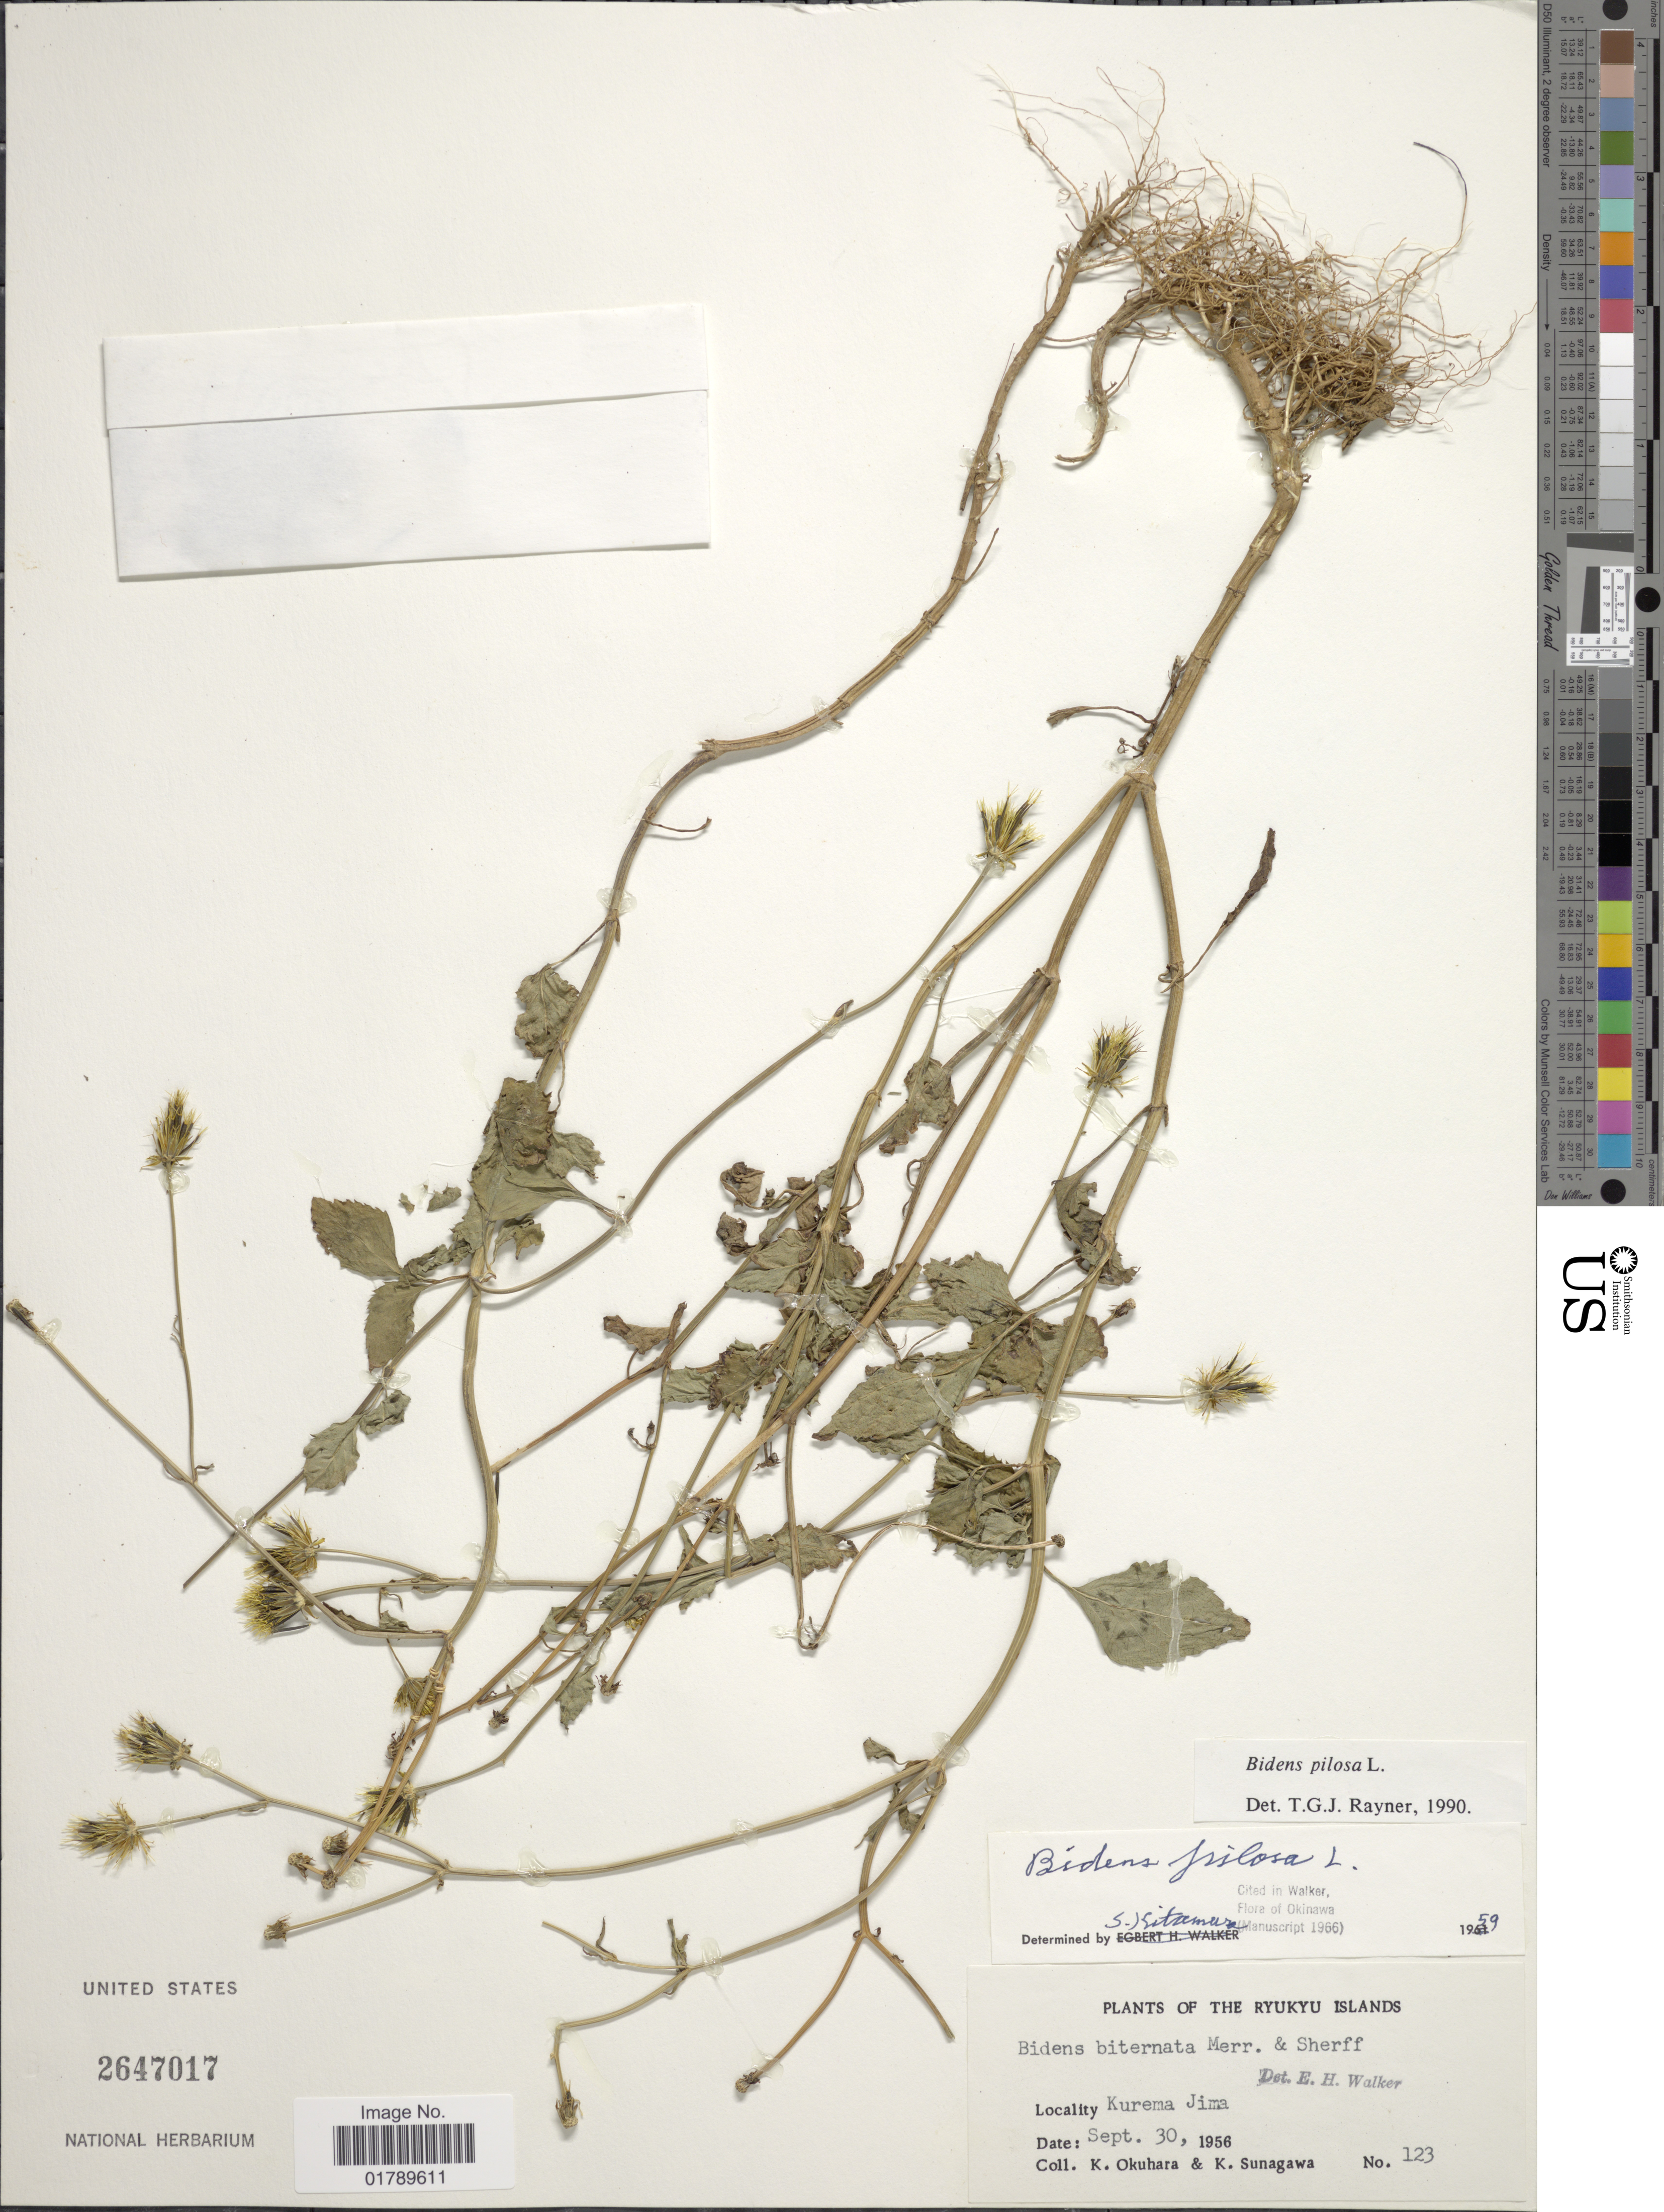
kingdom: Plantae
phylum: Tracheophyta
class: Magnoliopsida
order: Asterales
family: Asteraceae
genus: Bidens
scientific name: Bidens pilosa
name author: L.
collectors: K. Okuhara & K. Sunagawa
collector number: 123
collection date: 1956-09-30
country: Japan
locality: Ryukyu Islands. Kurema Jima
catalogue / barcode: US 2647017